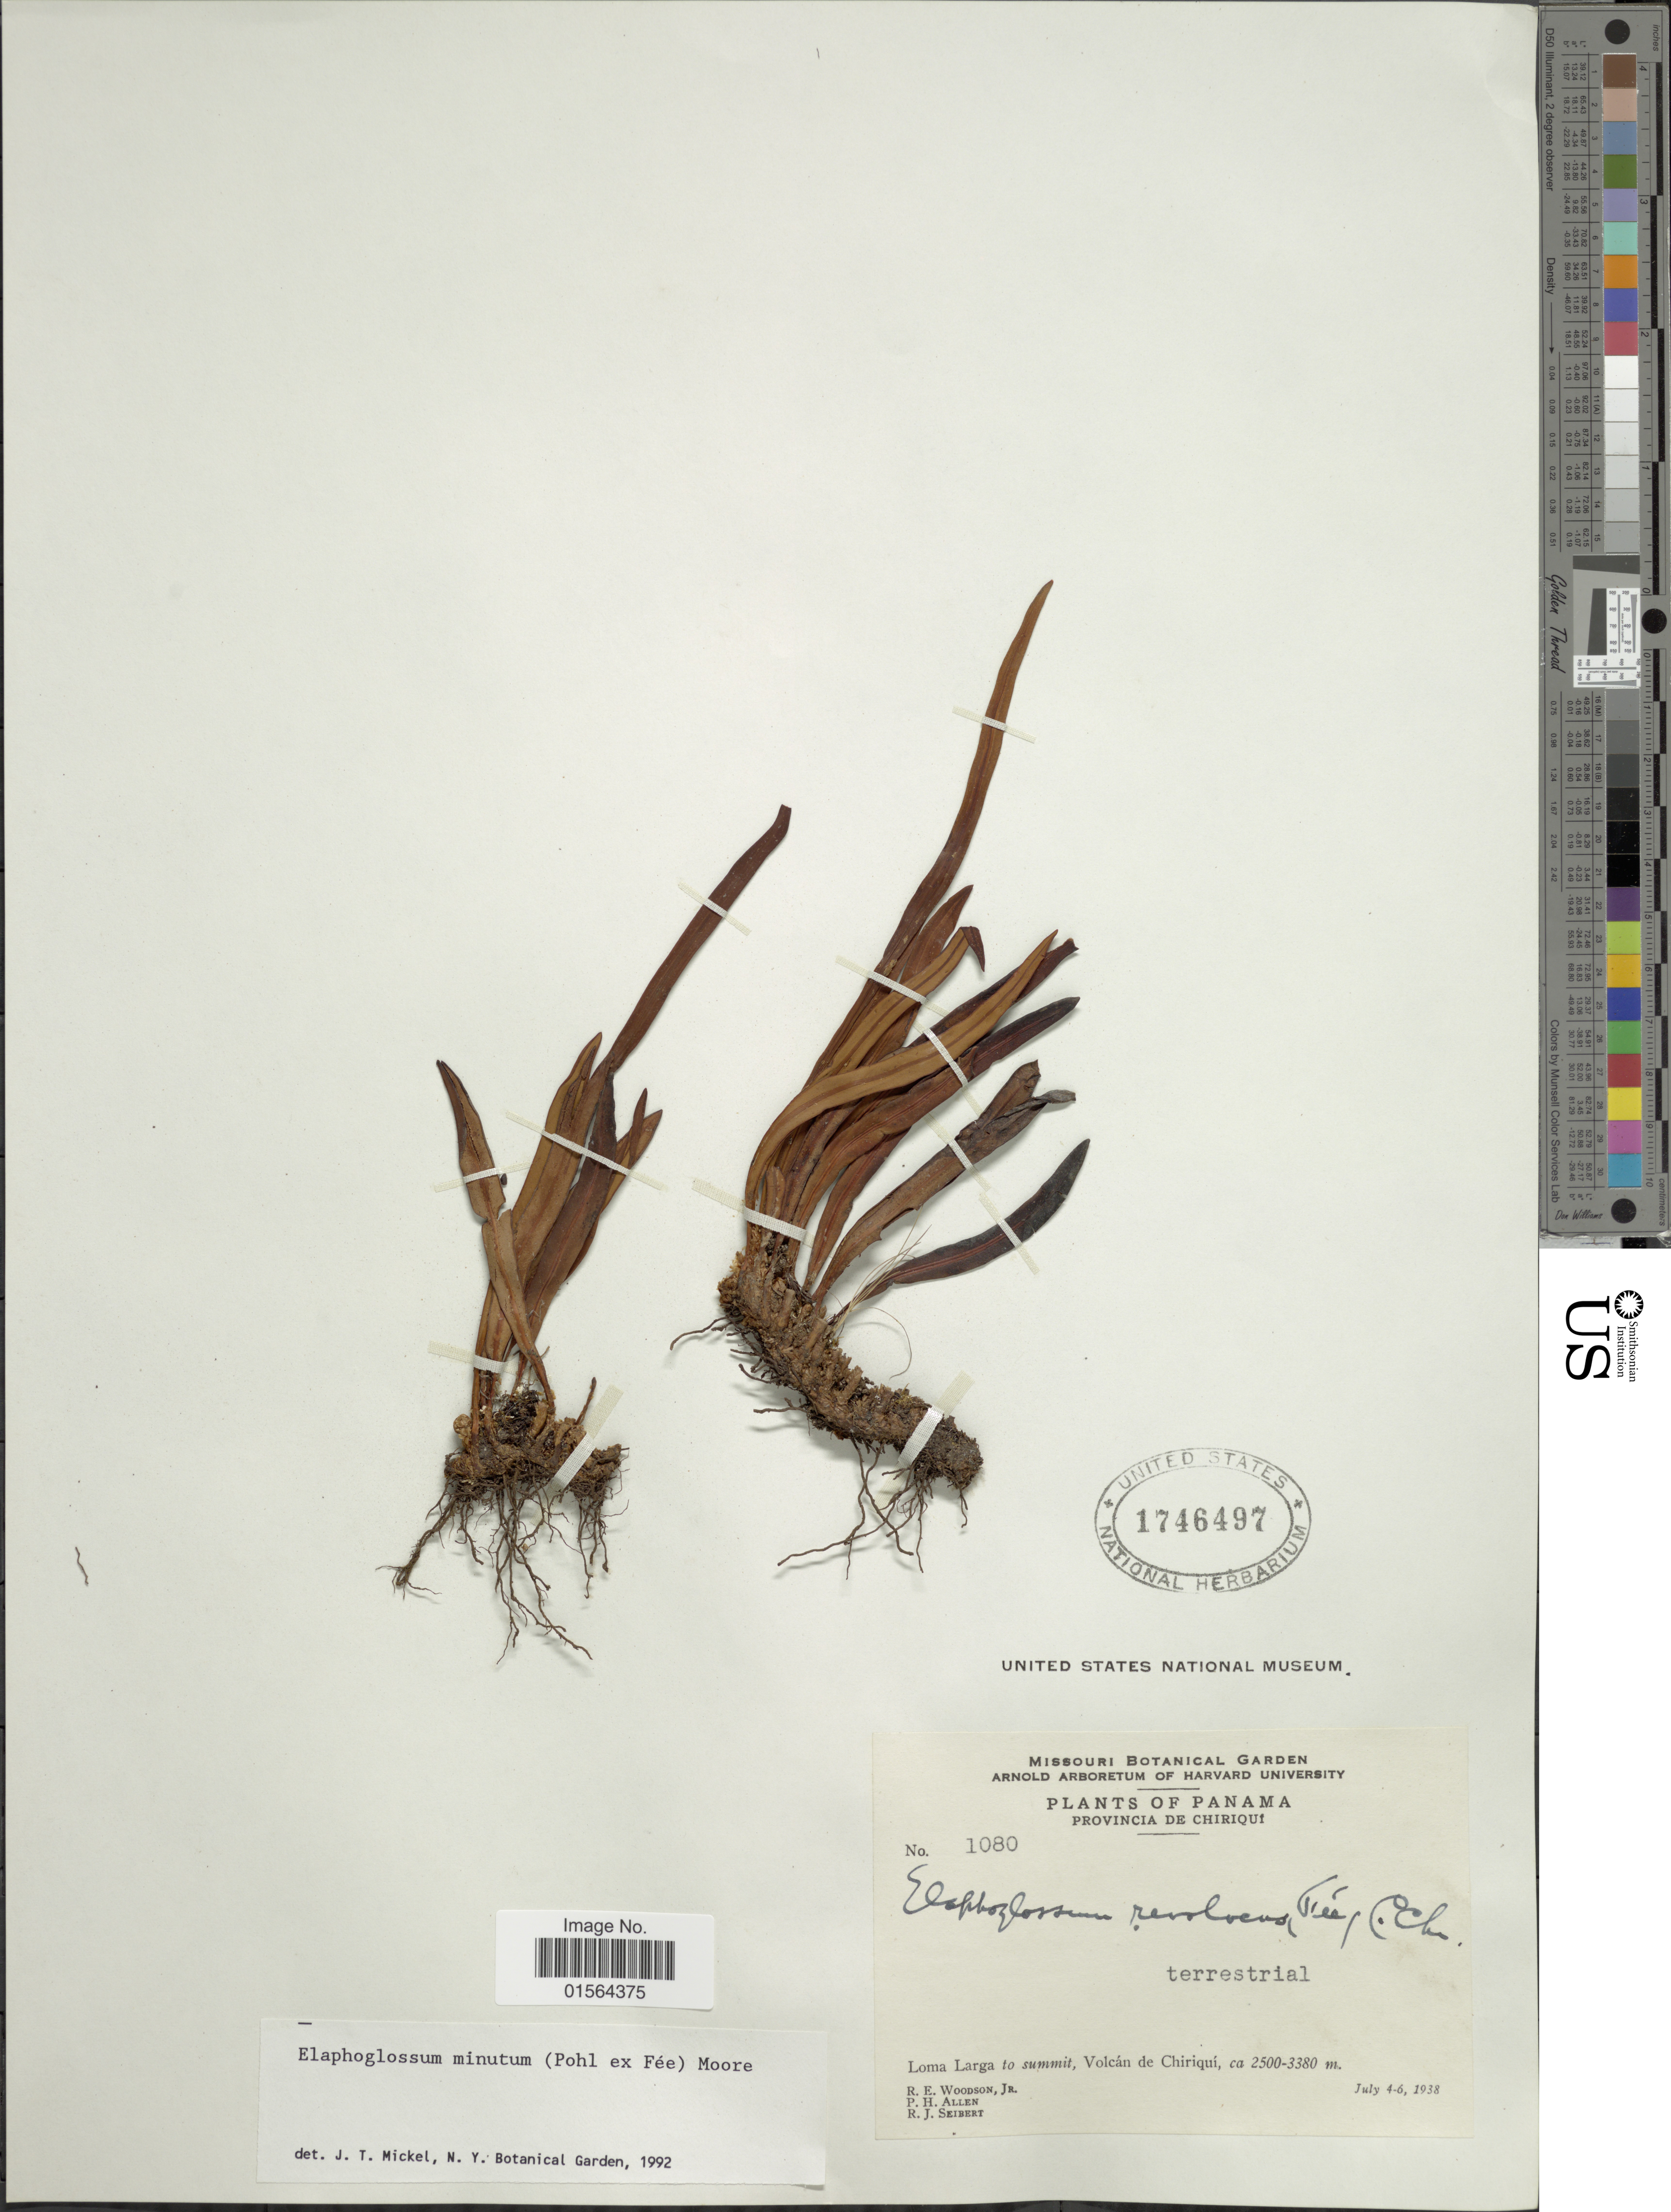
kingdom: Plantae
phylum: Tracheophyta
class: Polypodiopsida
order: Polypodiales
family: Dryopteridaceae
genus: Elaphoglossum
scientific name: Elaphoglossum miniatum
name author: (Christ) Christ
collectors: R. E. Woodson, P. H. Allen & R. J. Seibert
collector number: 1080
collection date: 1938-07-04/1938-07-06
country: Panama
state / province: Chiriqui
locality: Provincia de Chiriqui, Loma Larga to summit, Volcan de Chiriqui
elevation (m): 2500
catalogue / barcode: US 1746497